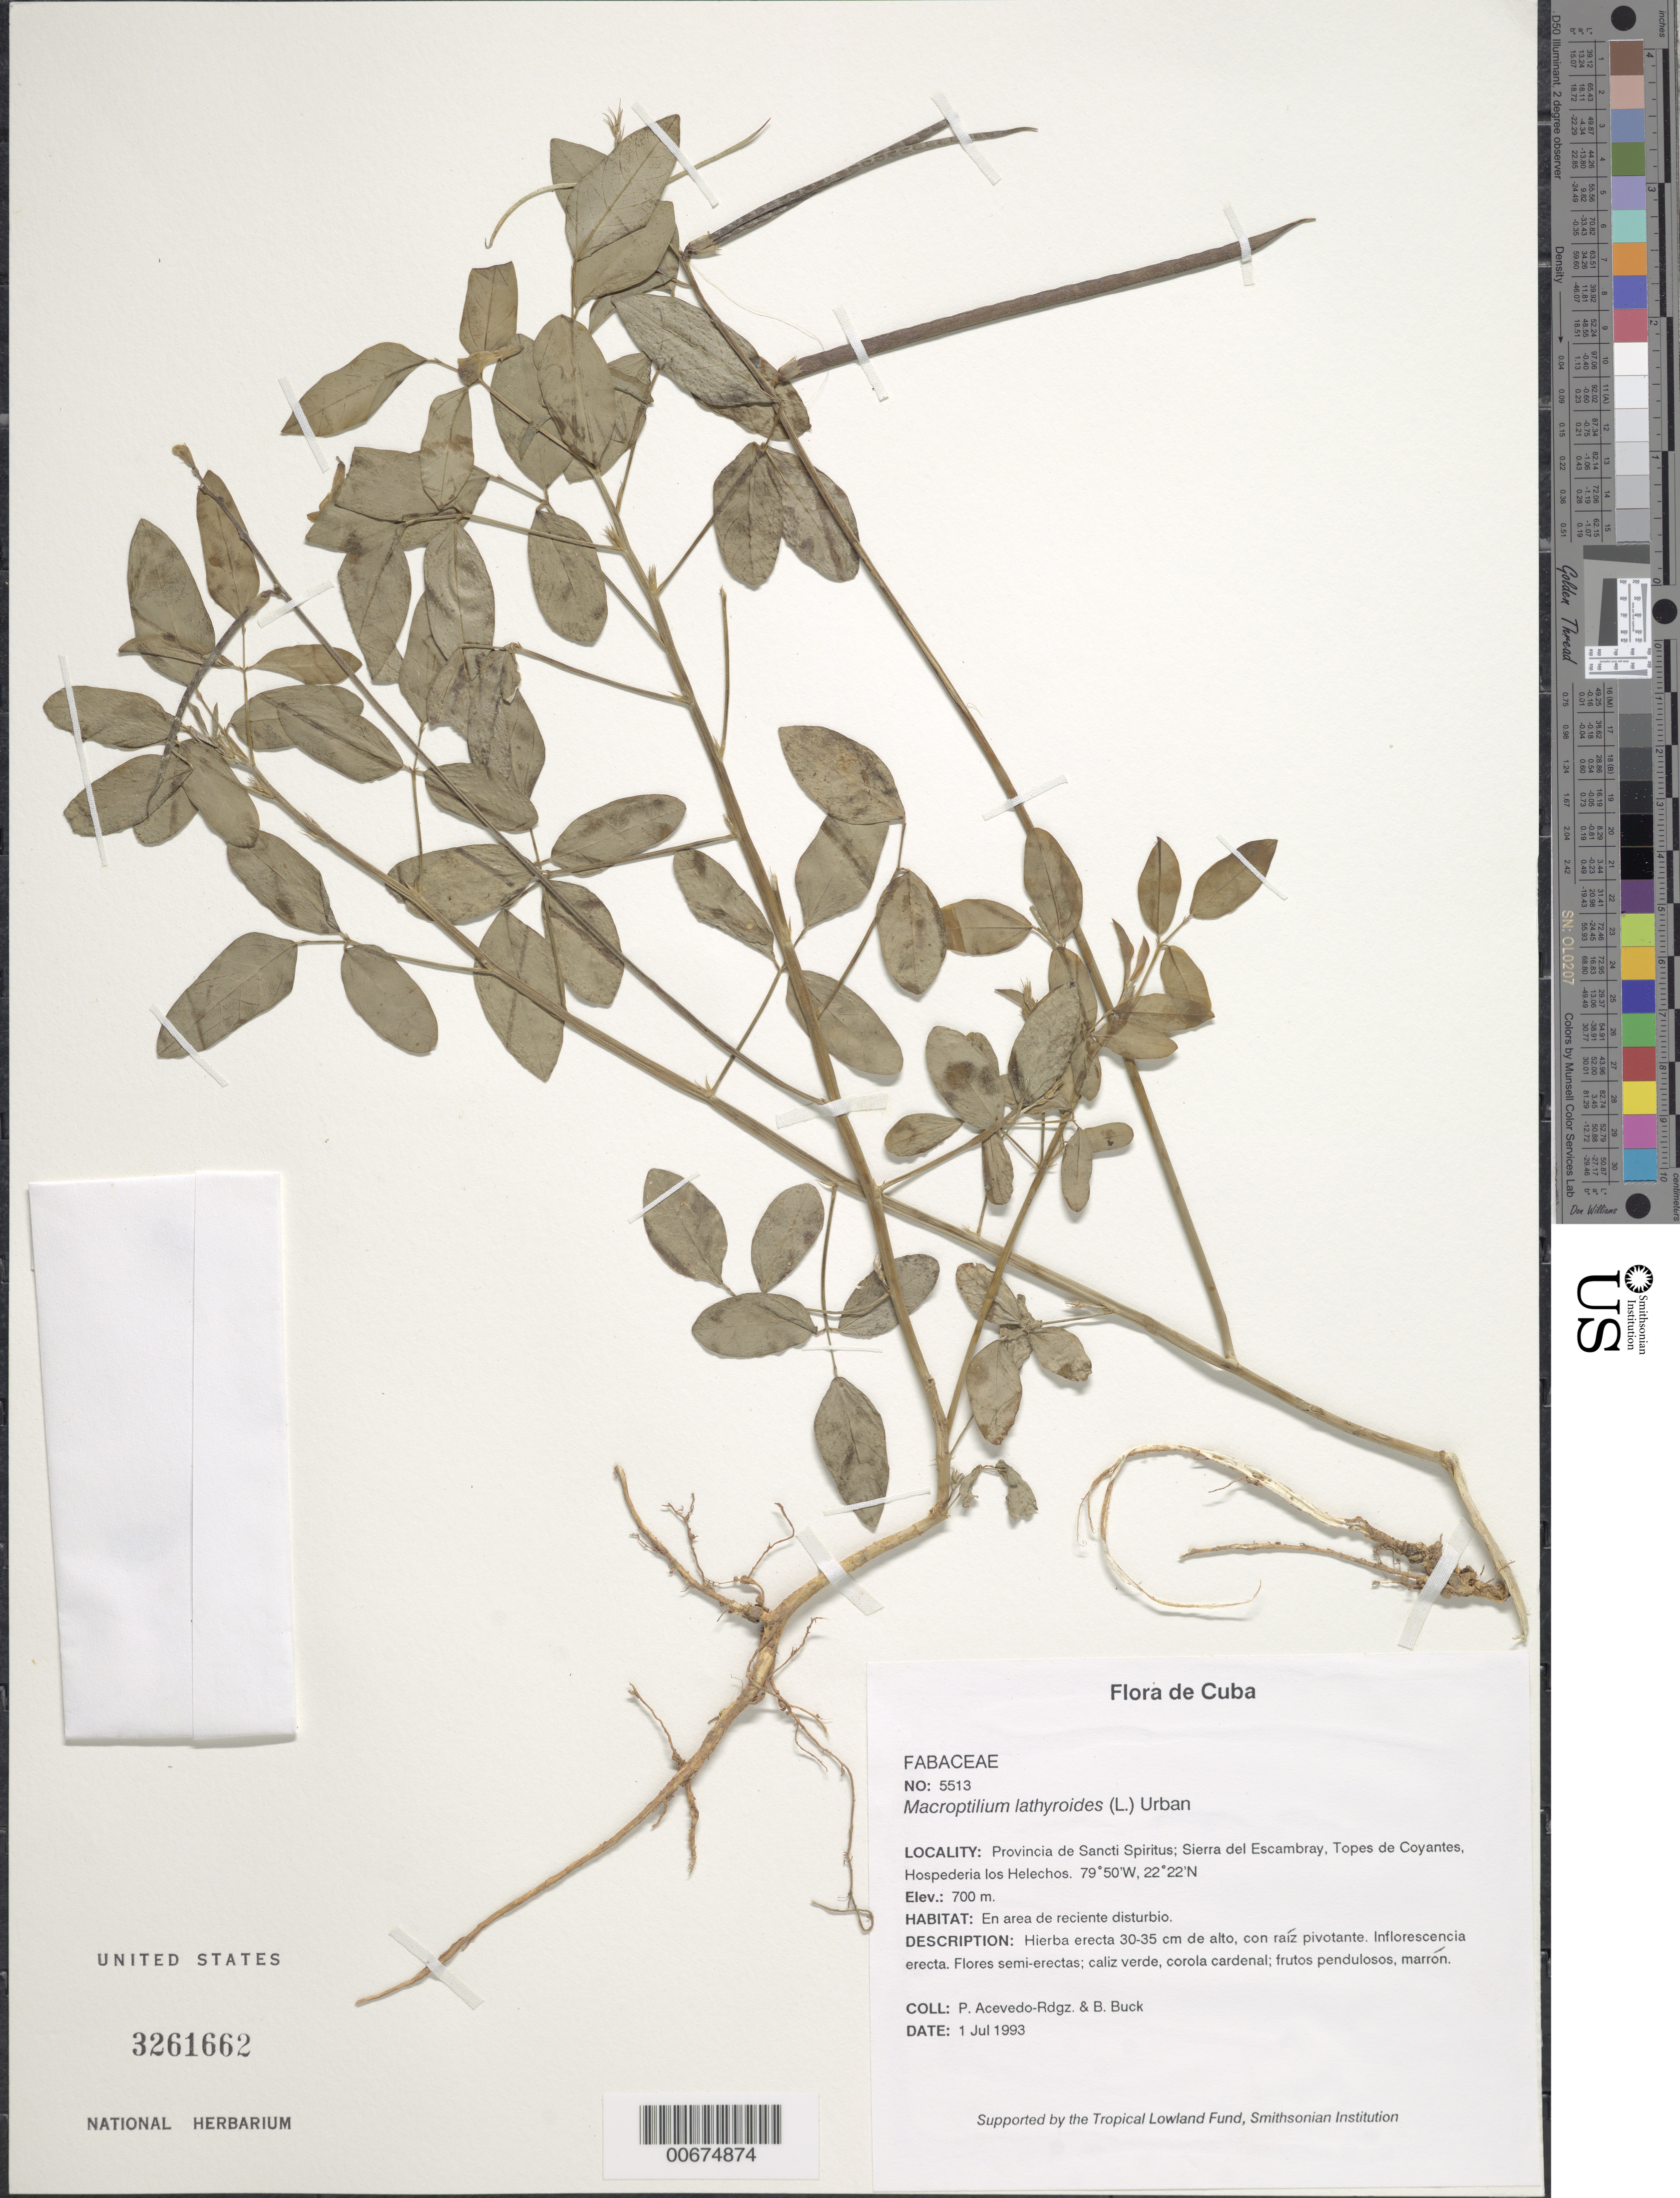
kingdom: Plantae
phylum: Tracheophyta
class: Magnoliopsida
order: Fabales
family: Fabaceae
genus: Macroptilium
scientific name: Macroptilium lathyroides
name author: (L.) Urb.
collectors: P. Acevedo-Rodr. & B. Buck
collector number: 5513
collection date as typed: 01 Jul 1993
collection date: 1993-07-01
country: Cuba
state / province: Sancti Spiritus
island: Cuba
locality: Sierra del Escambray, Topes de Coyantes, Hospederia los Helechos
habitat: En area de reciente disturbio.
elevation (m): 700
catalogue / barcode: US 3261662